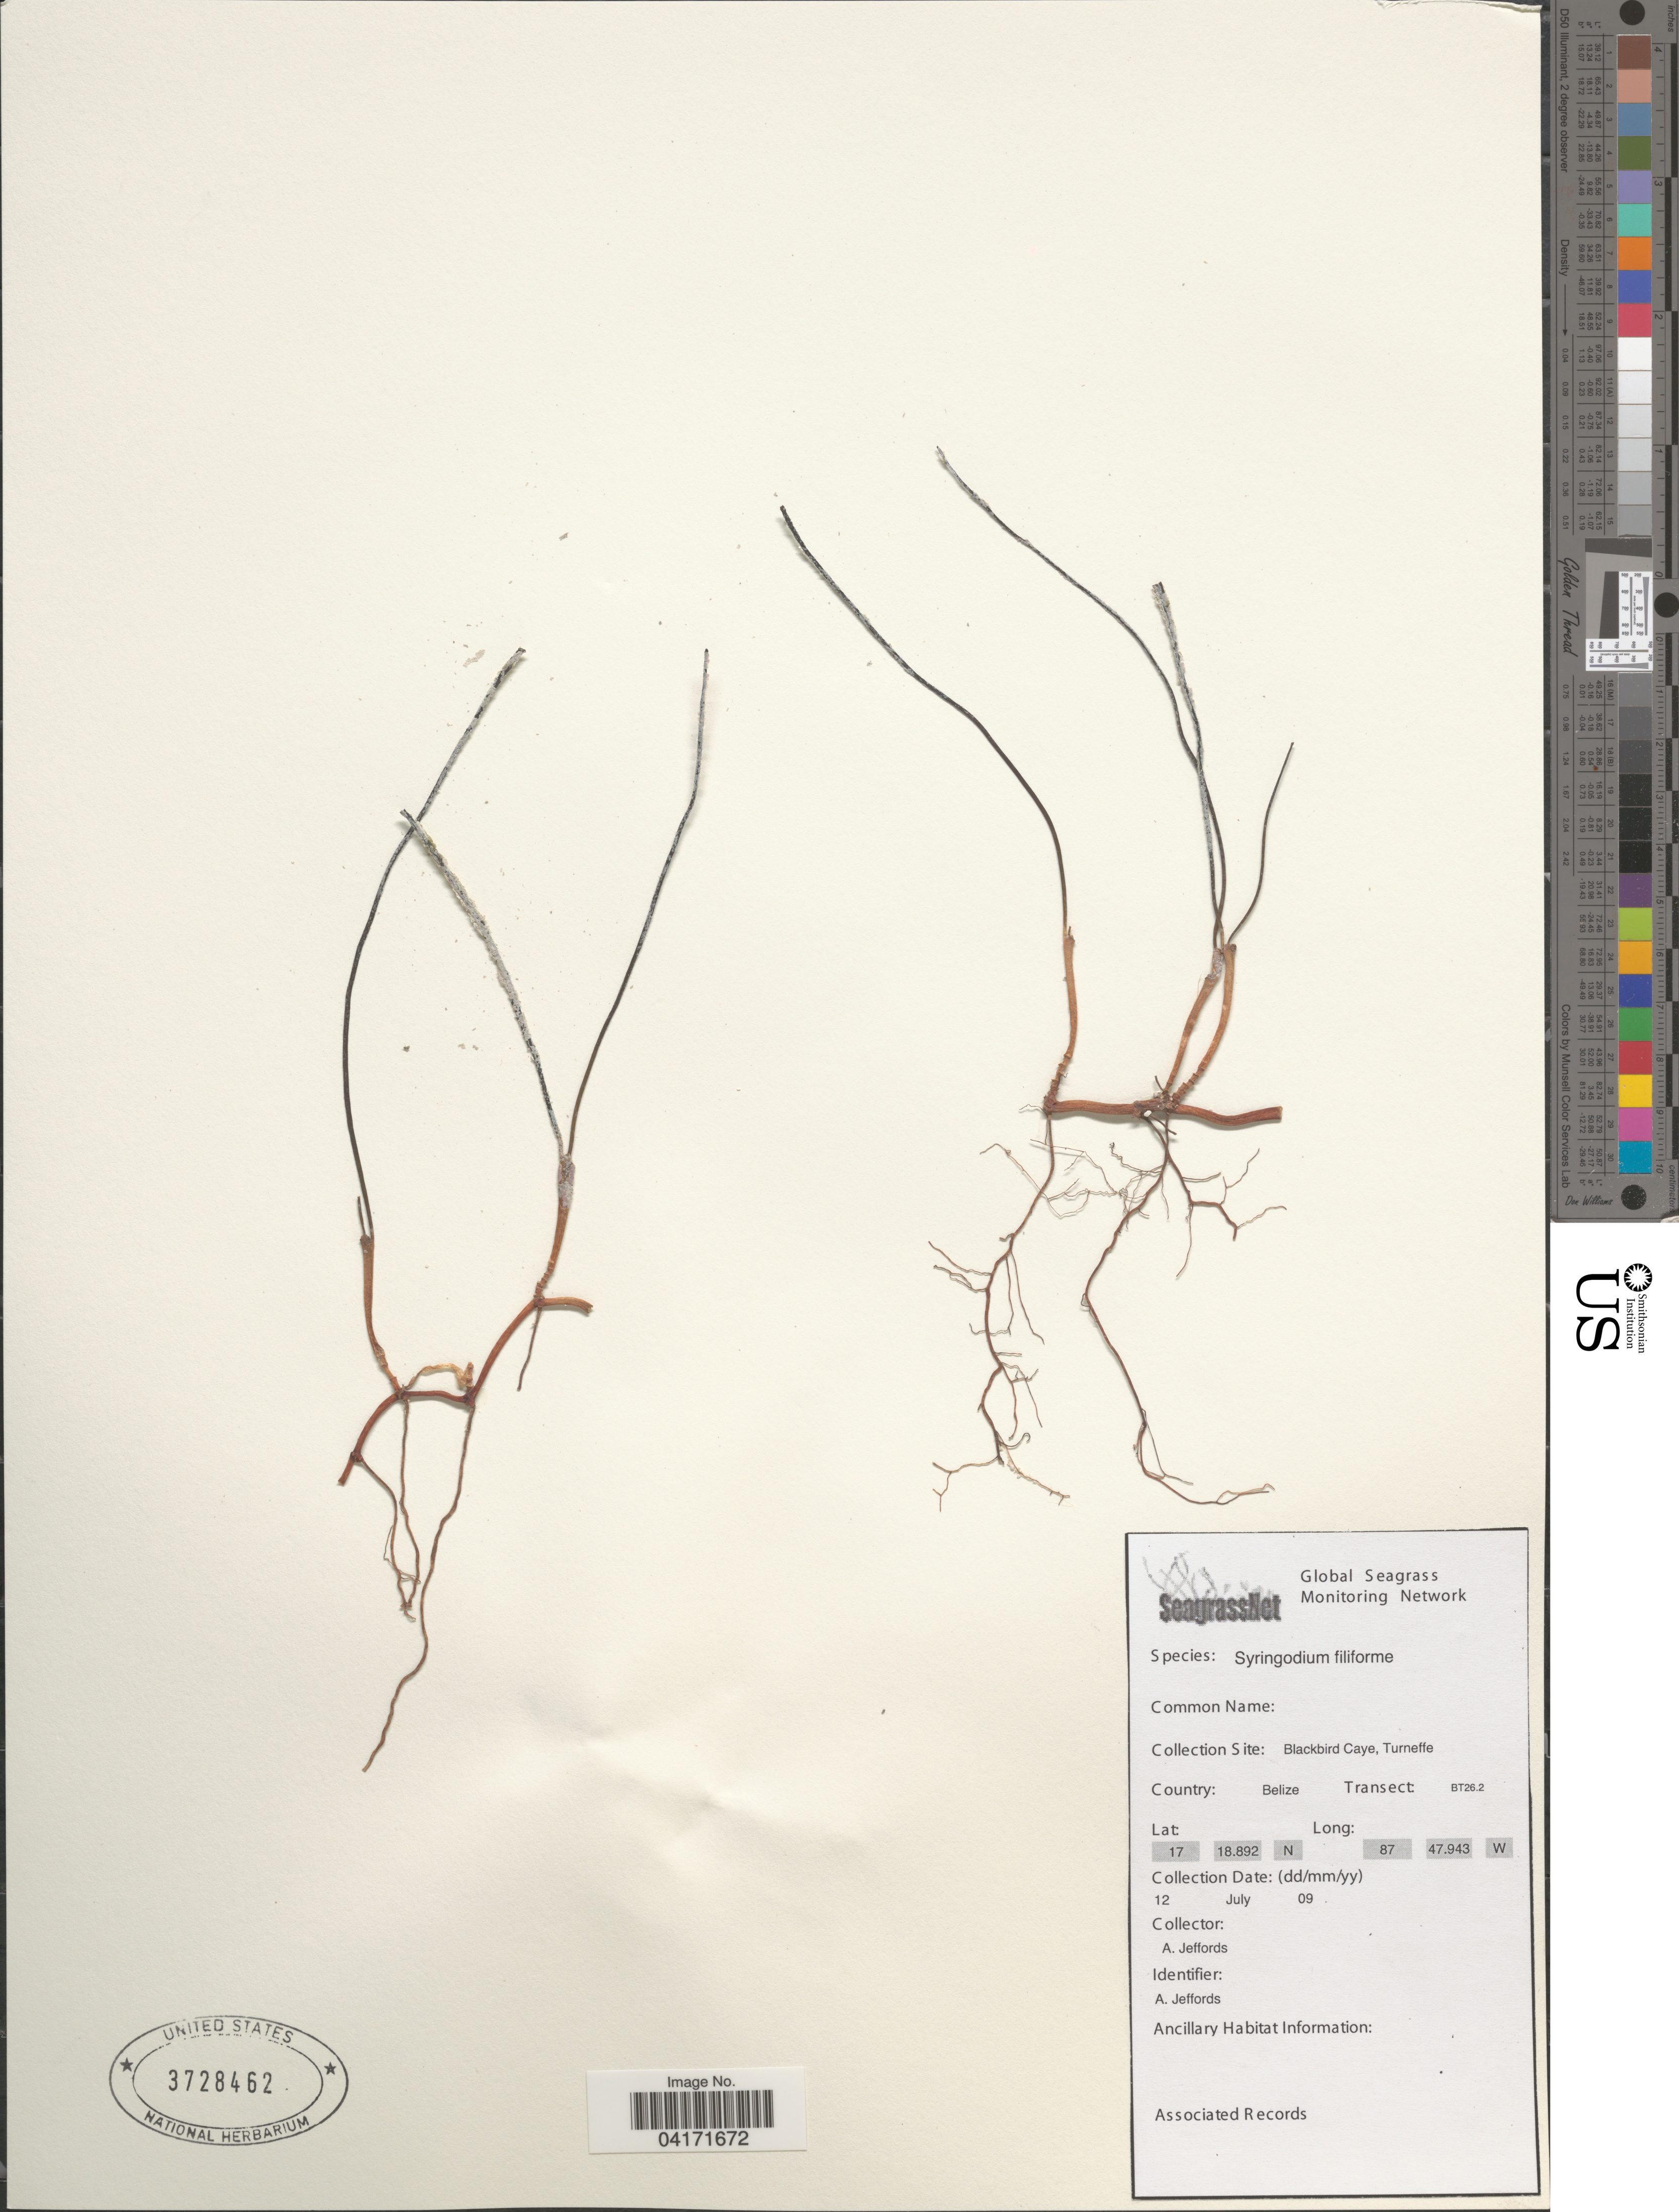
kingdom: Plantae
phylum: Tracheophyta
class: Liliopsida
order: Alismatales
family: Cymodoceaceae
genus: Syringodium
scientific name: Syringodium filiforme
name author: Kütz.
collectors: A. Jeffords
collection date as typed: Transcribed d/m/y: 12/7/9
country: Belize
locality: Blackbird Caye, Turneffe. Transect: BT26.2.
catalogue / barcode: US 3728462